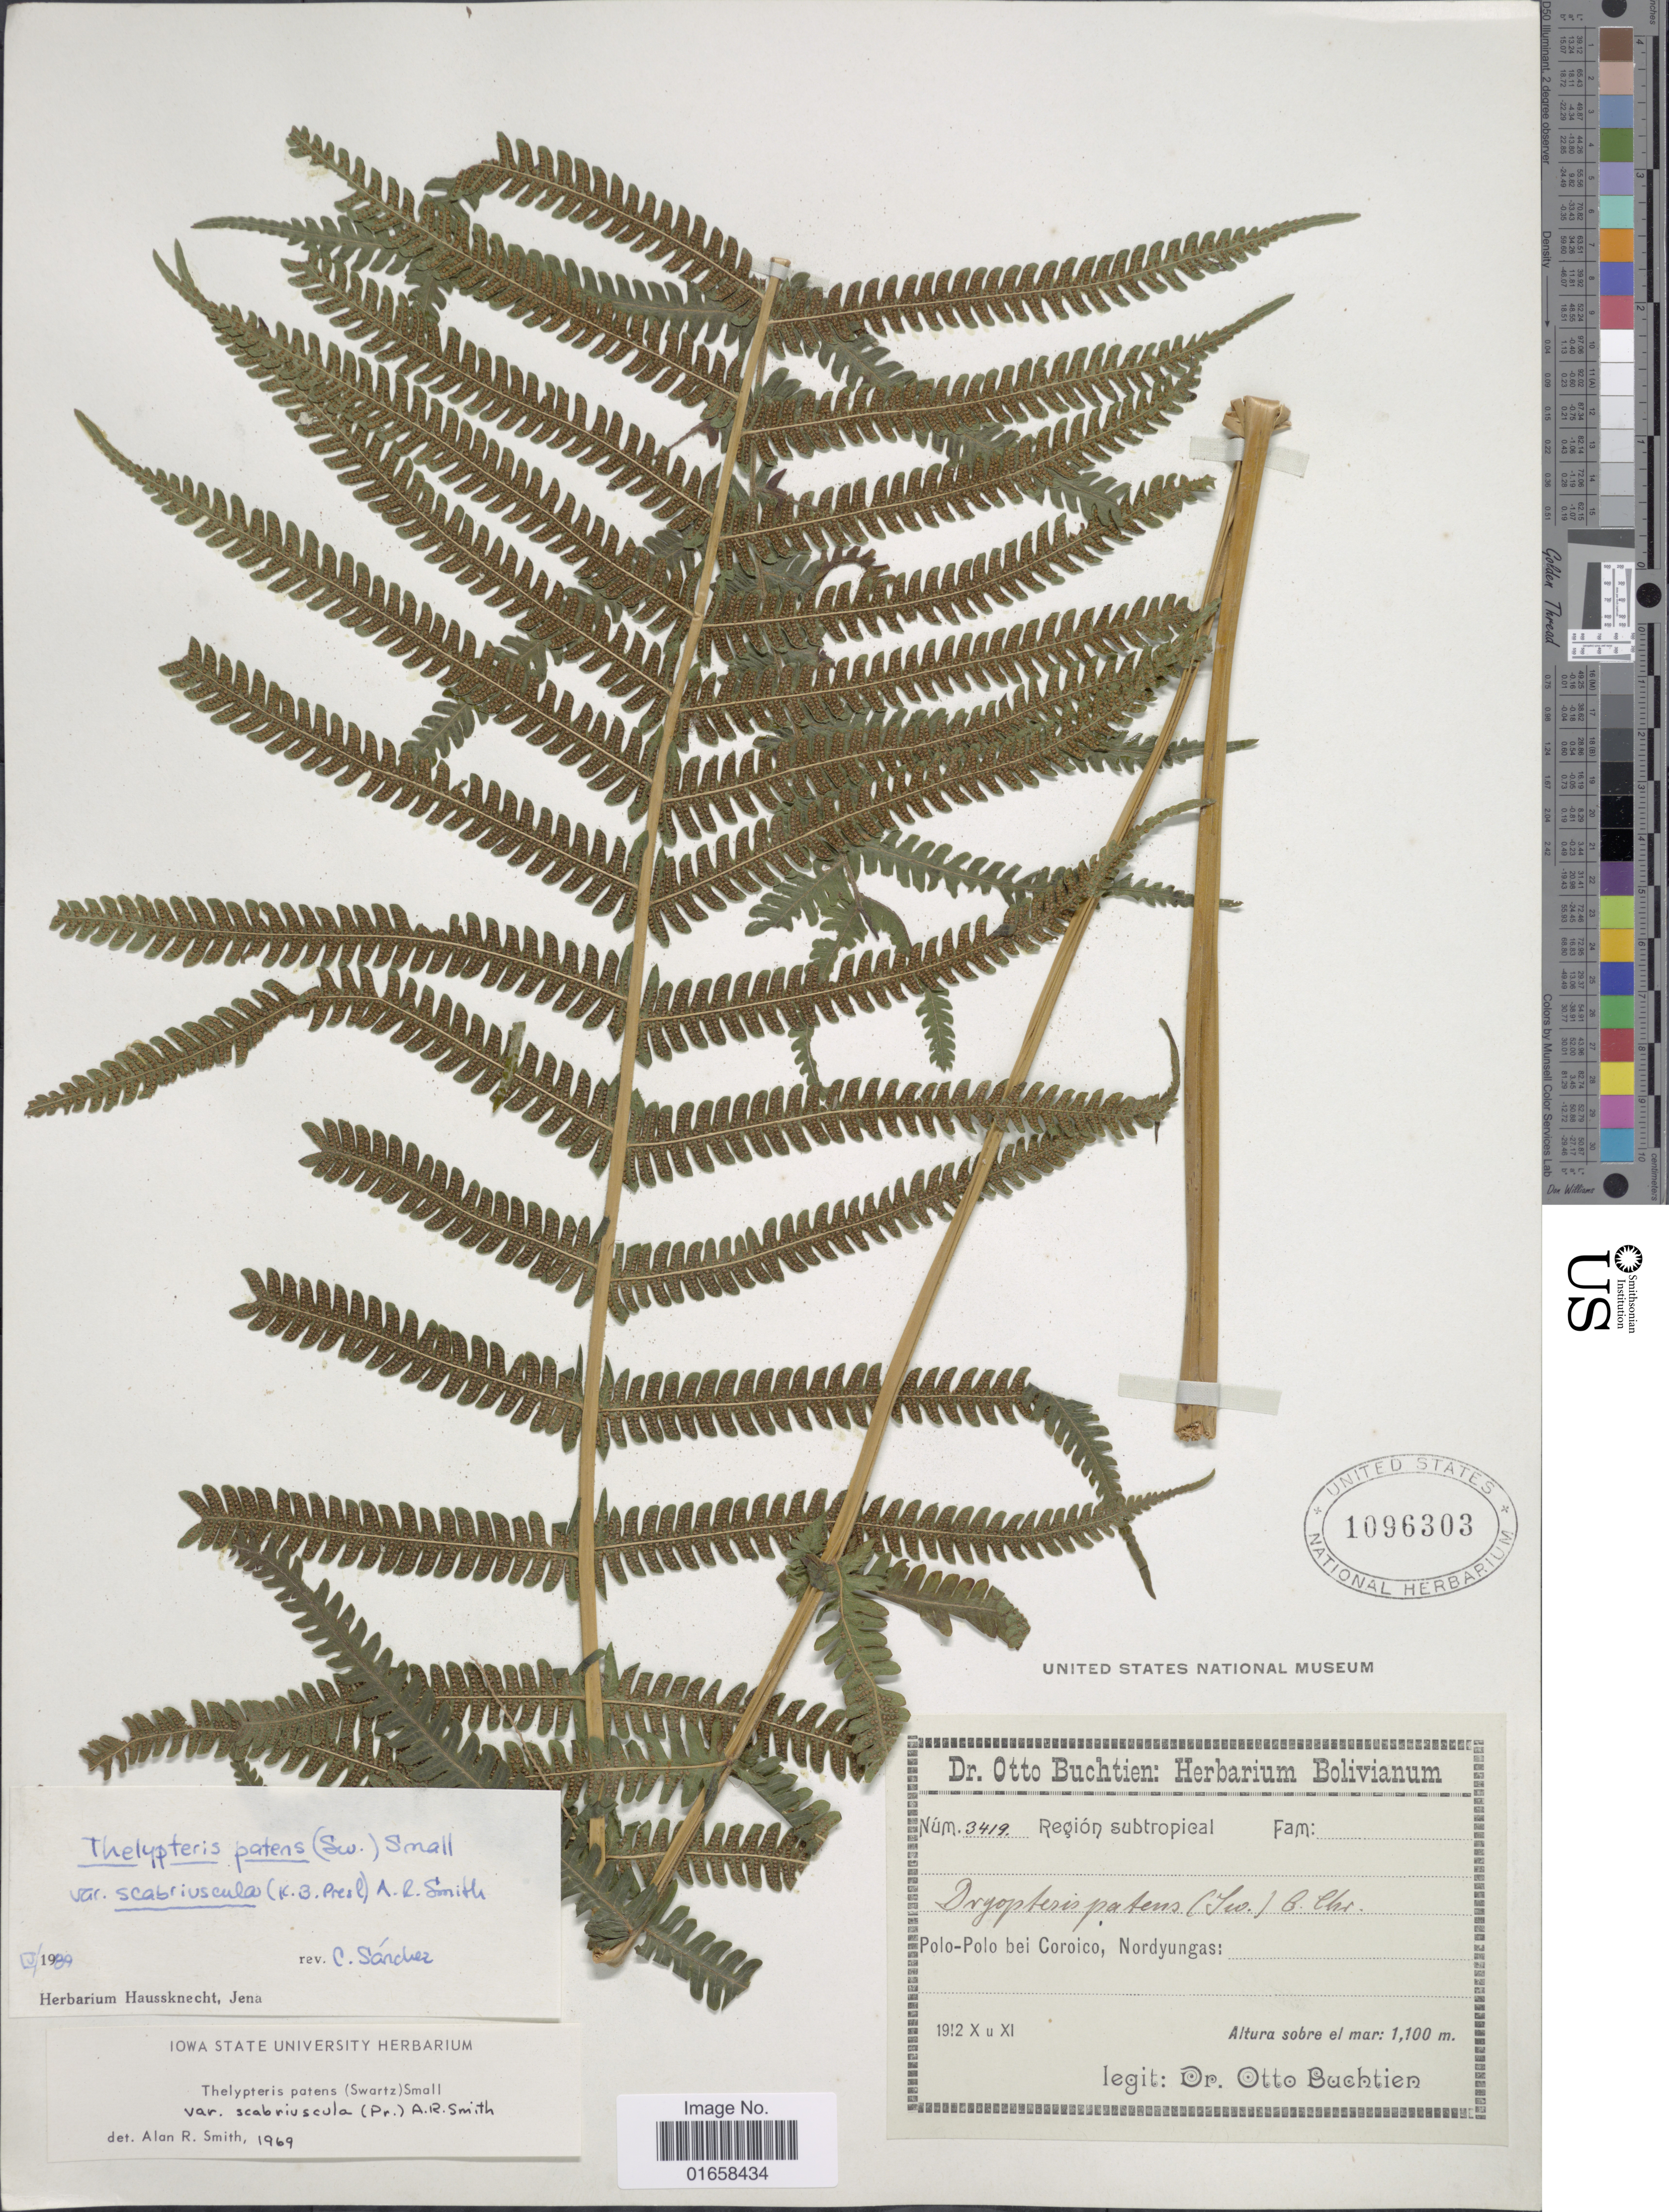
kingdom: Plantae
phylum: Tracheophyta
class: Polypodiopsida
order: Polypodiales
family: Thelypteridaceae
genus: Christella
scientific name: Christella patens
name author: (Sw.) Holttum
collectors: O. Buchtien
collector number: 3419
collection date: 1912-10/1912-11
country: Bolivia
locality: Region subtropical. Polo-Polo bei Coroici, Nordyungas.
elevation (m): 1100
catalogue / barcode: US 1096303